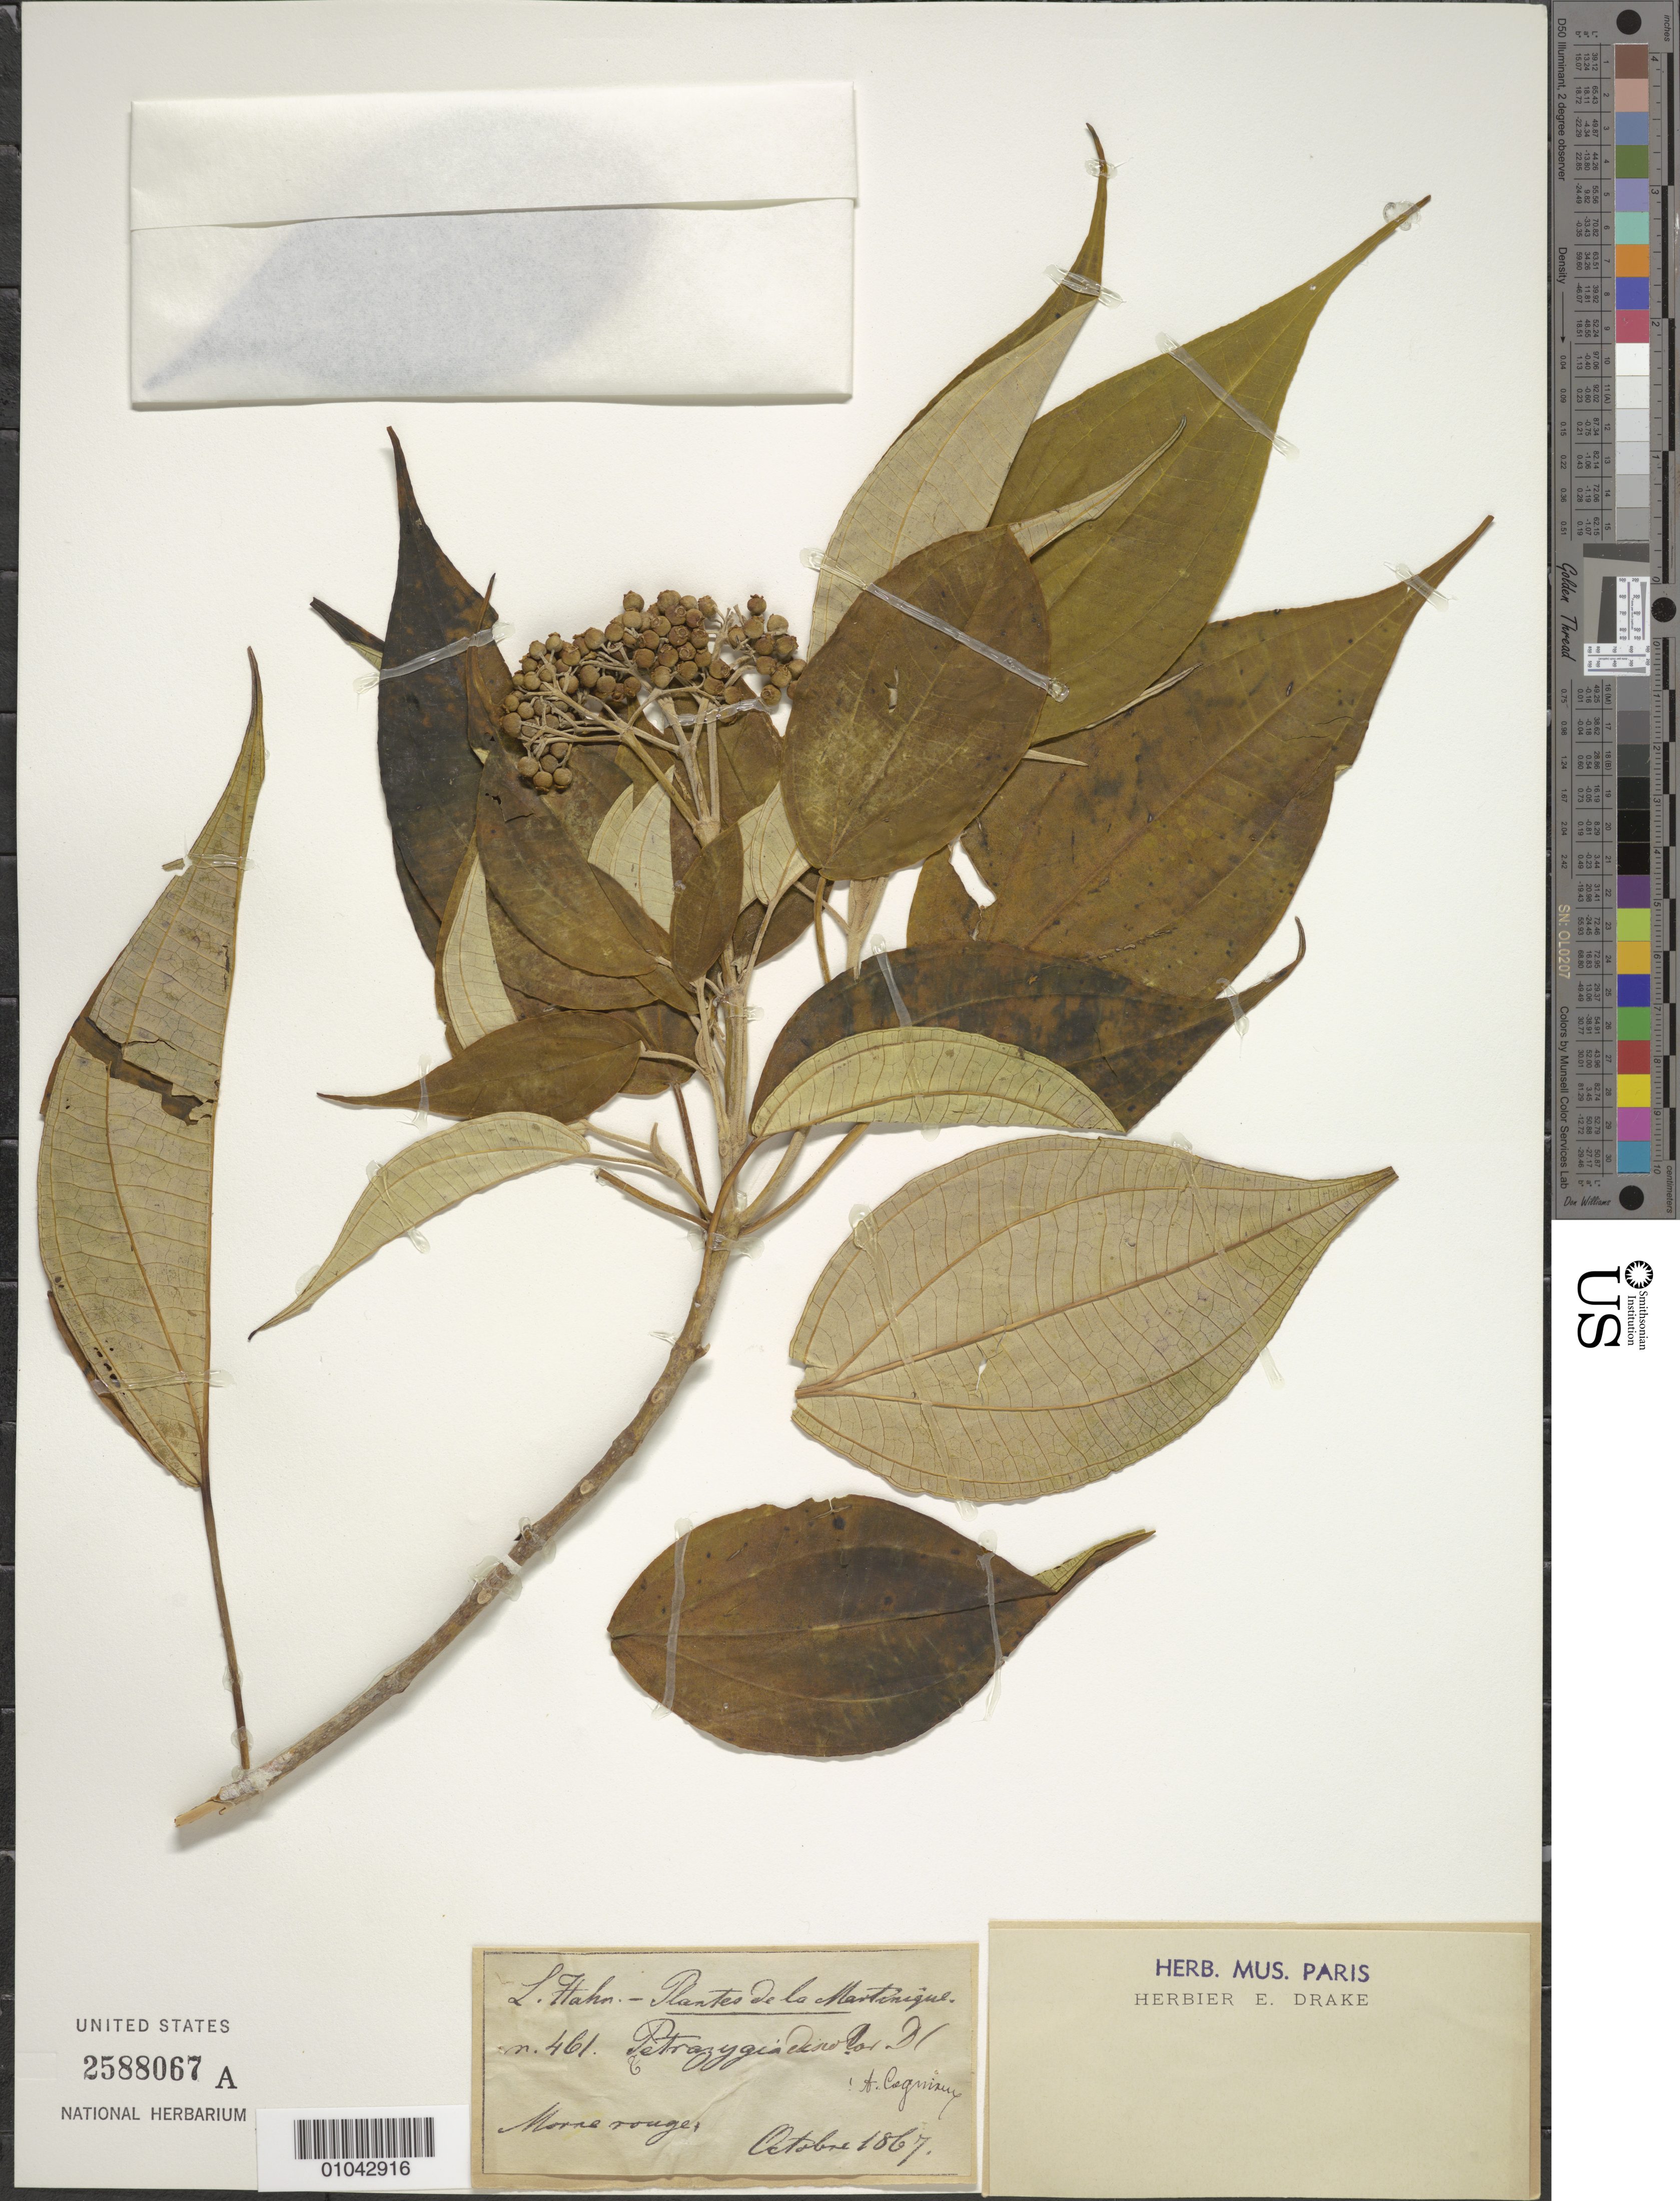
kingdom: Plantae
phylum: Tracheophyta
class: Magnoliopsida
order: Myrtales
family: Melastomataceae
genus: Tetrazygia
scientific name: Tetrazygia discolor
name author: (L.) DC.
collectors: L. Hahn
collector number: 461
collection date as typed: Oct 1867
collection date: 1867-10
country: Martinique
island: Martinique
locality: Morne Rouges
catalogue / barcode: US 2588067A